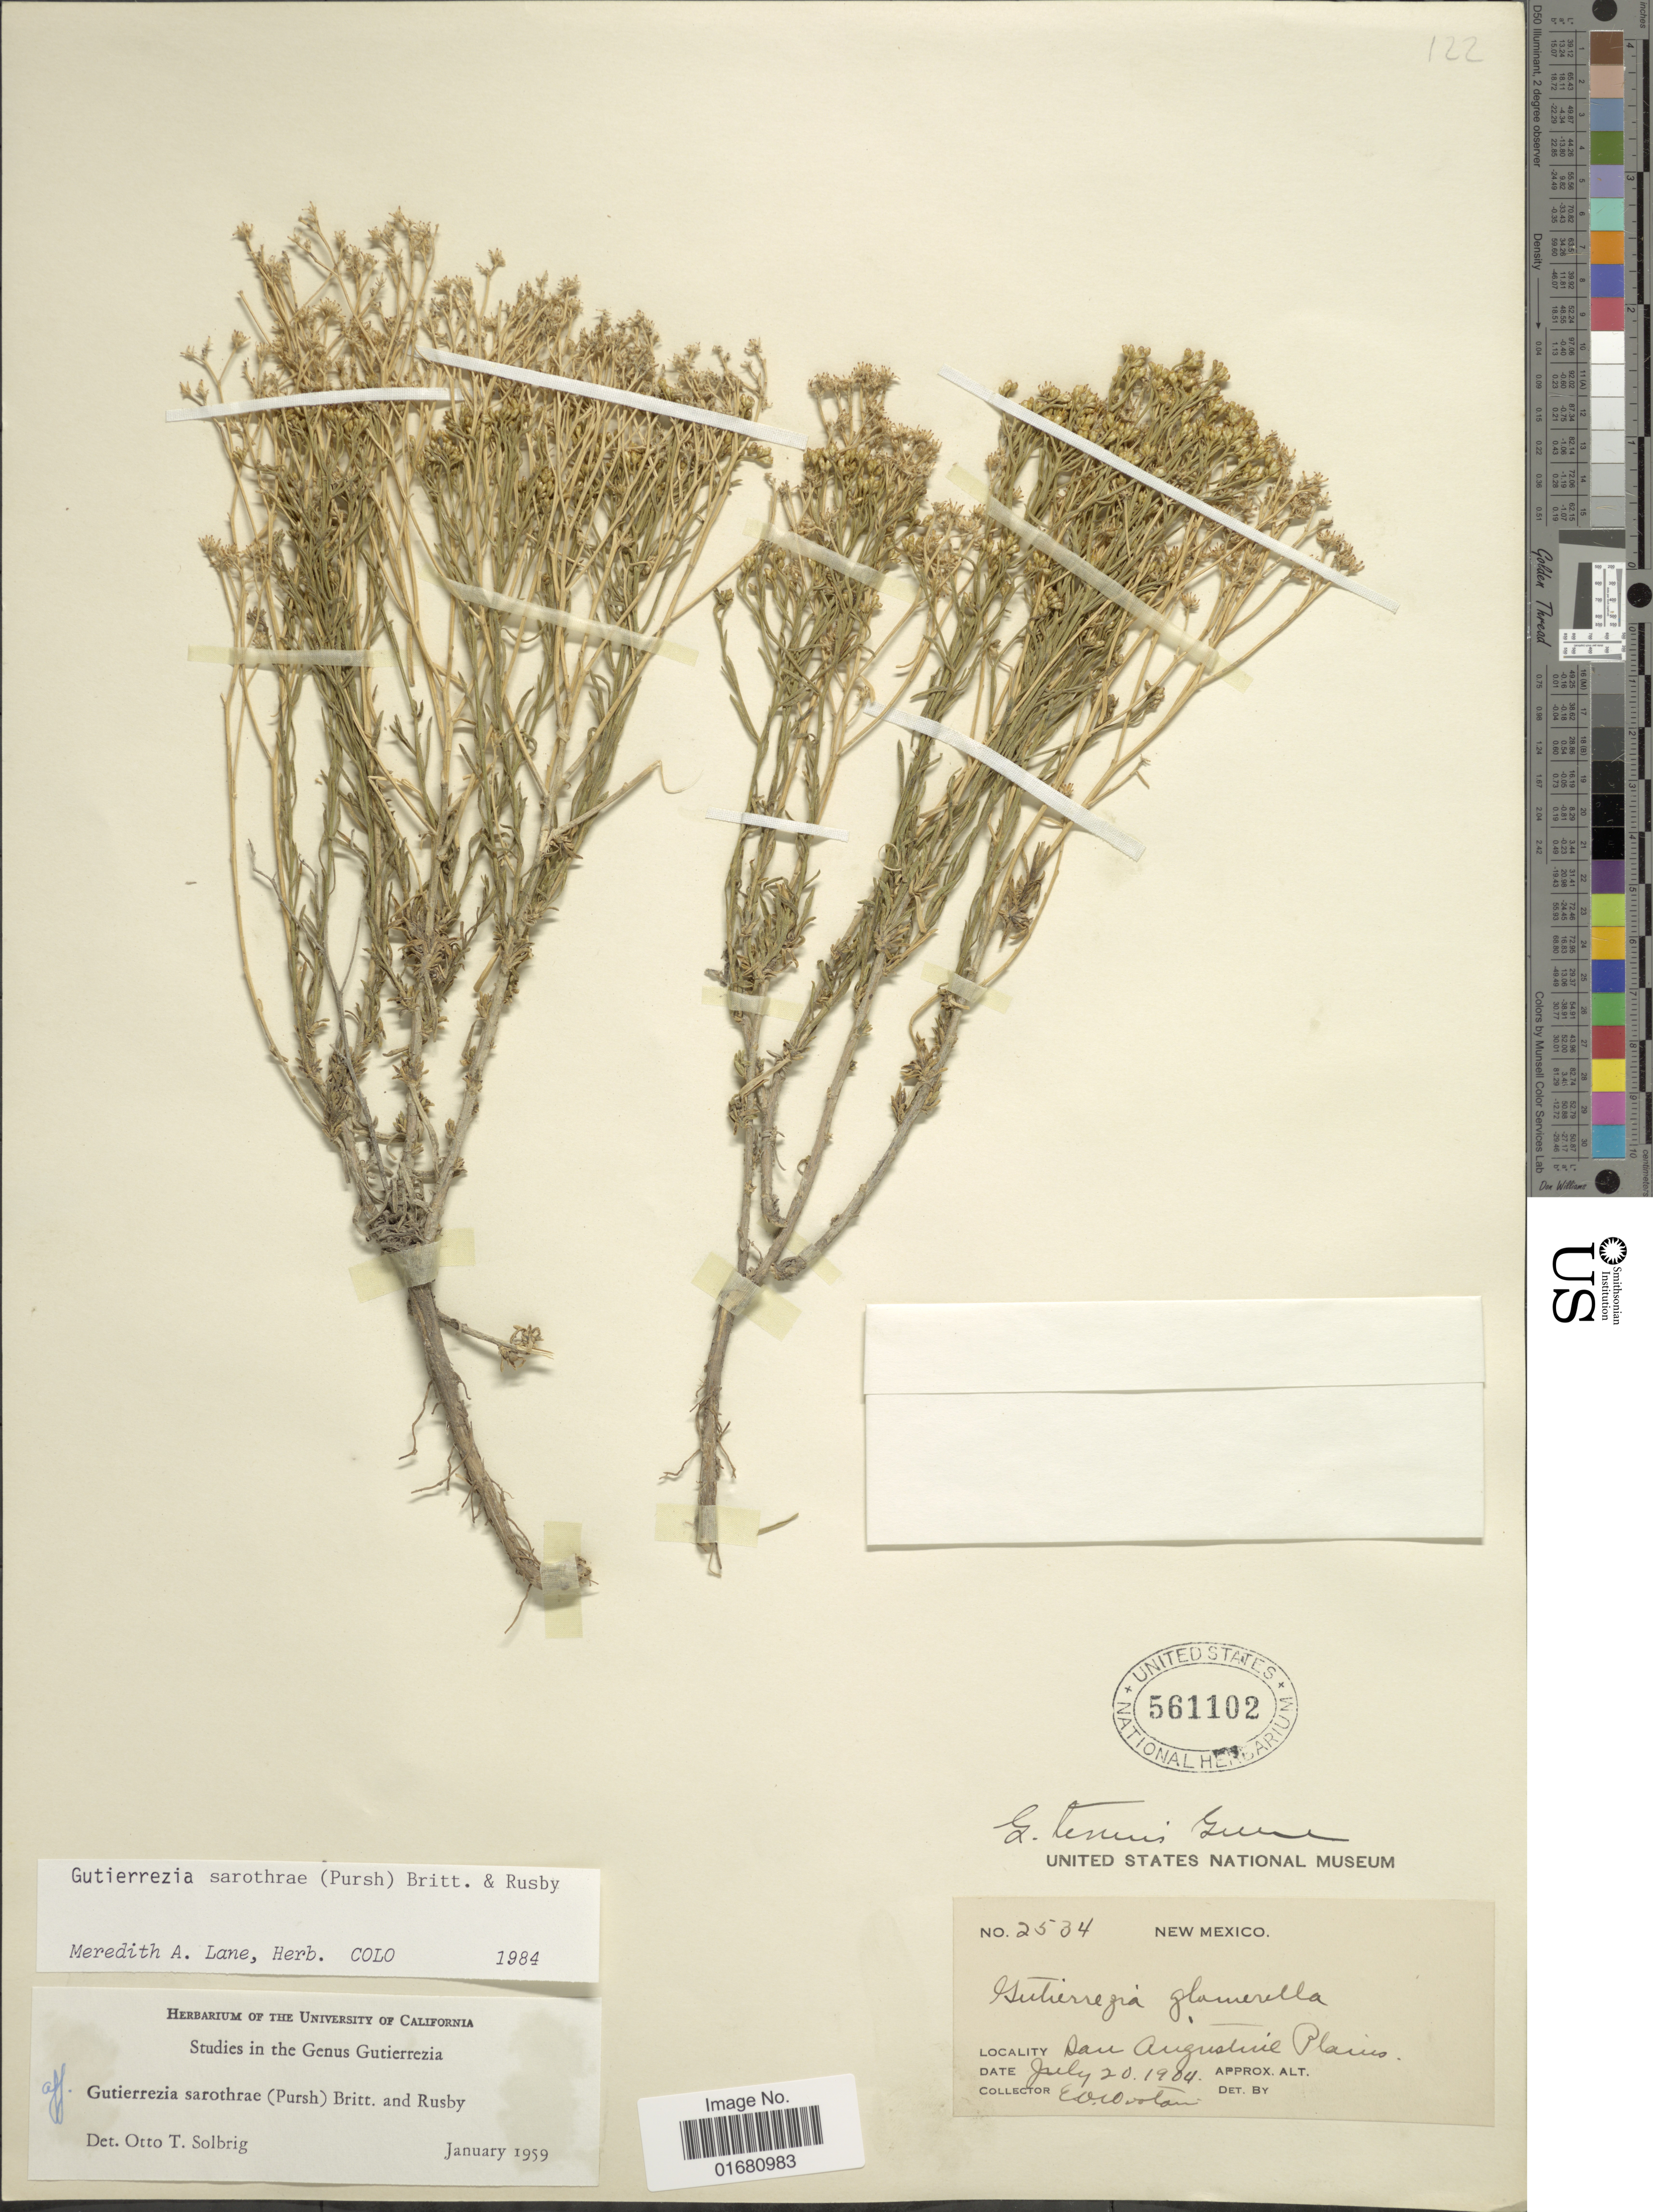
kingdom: Plantae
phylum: Tracheophyta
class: Magnoliopsida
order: Asterales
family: Asteraceae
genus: Gutierrezia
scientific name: Gutierrezia sarothrae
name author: (Pursh) Britton & Rusby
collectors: E. O. Wooton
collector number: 2534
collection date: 1904-07-20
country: United States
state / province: New Mexico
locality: San Augustin Plains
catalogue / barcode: US 561102